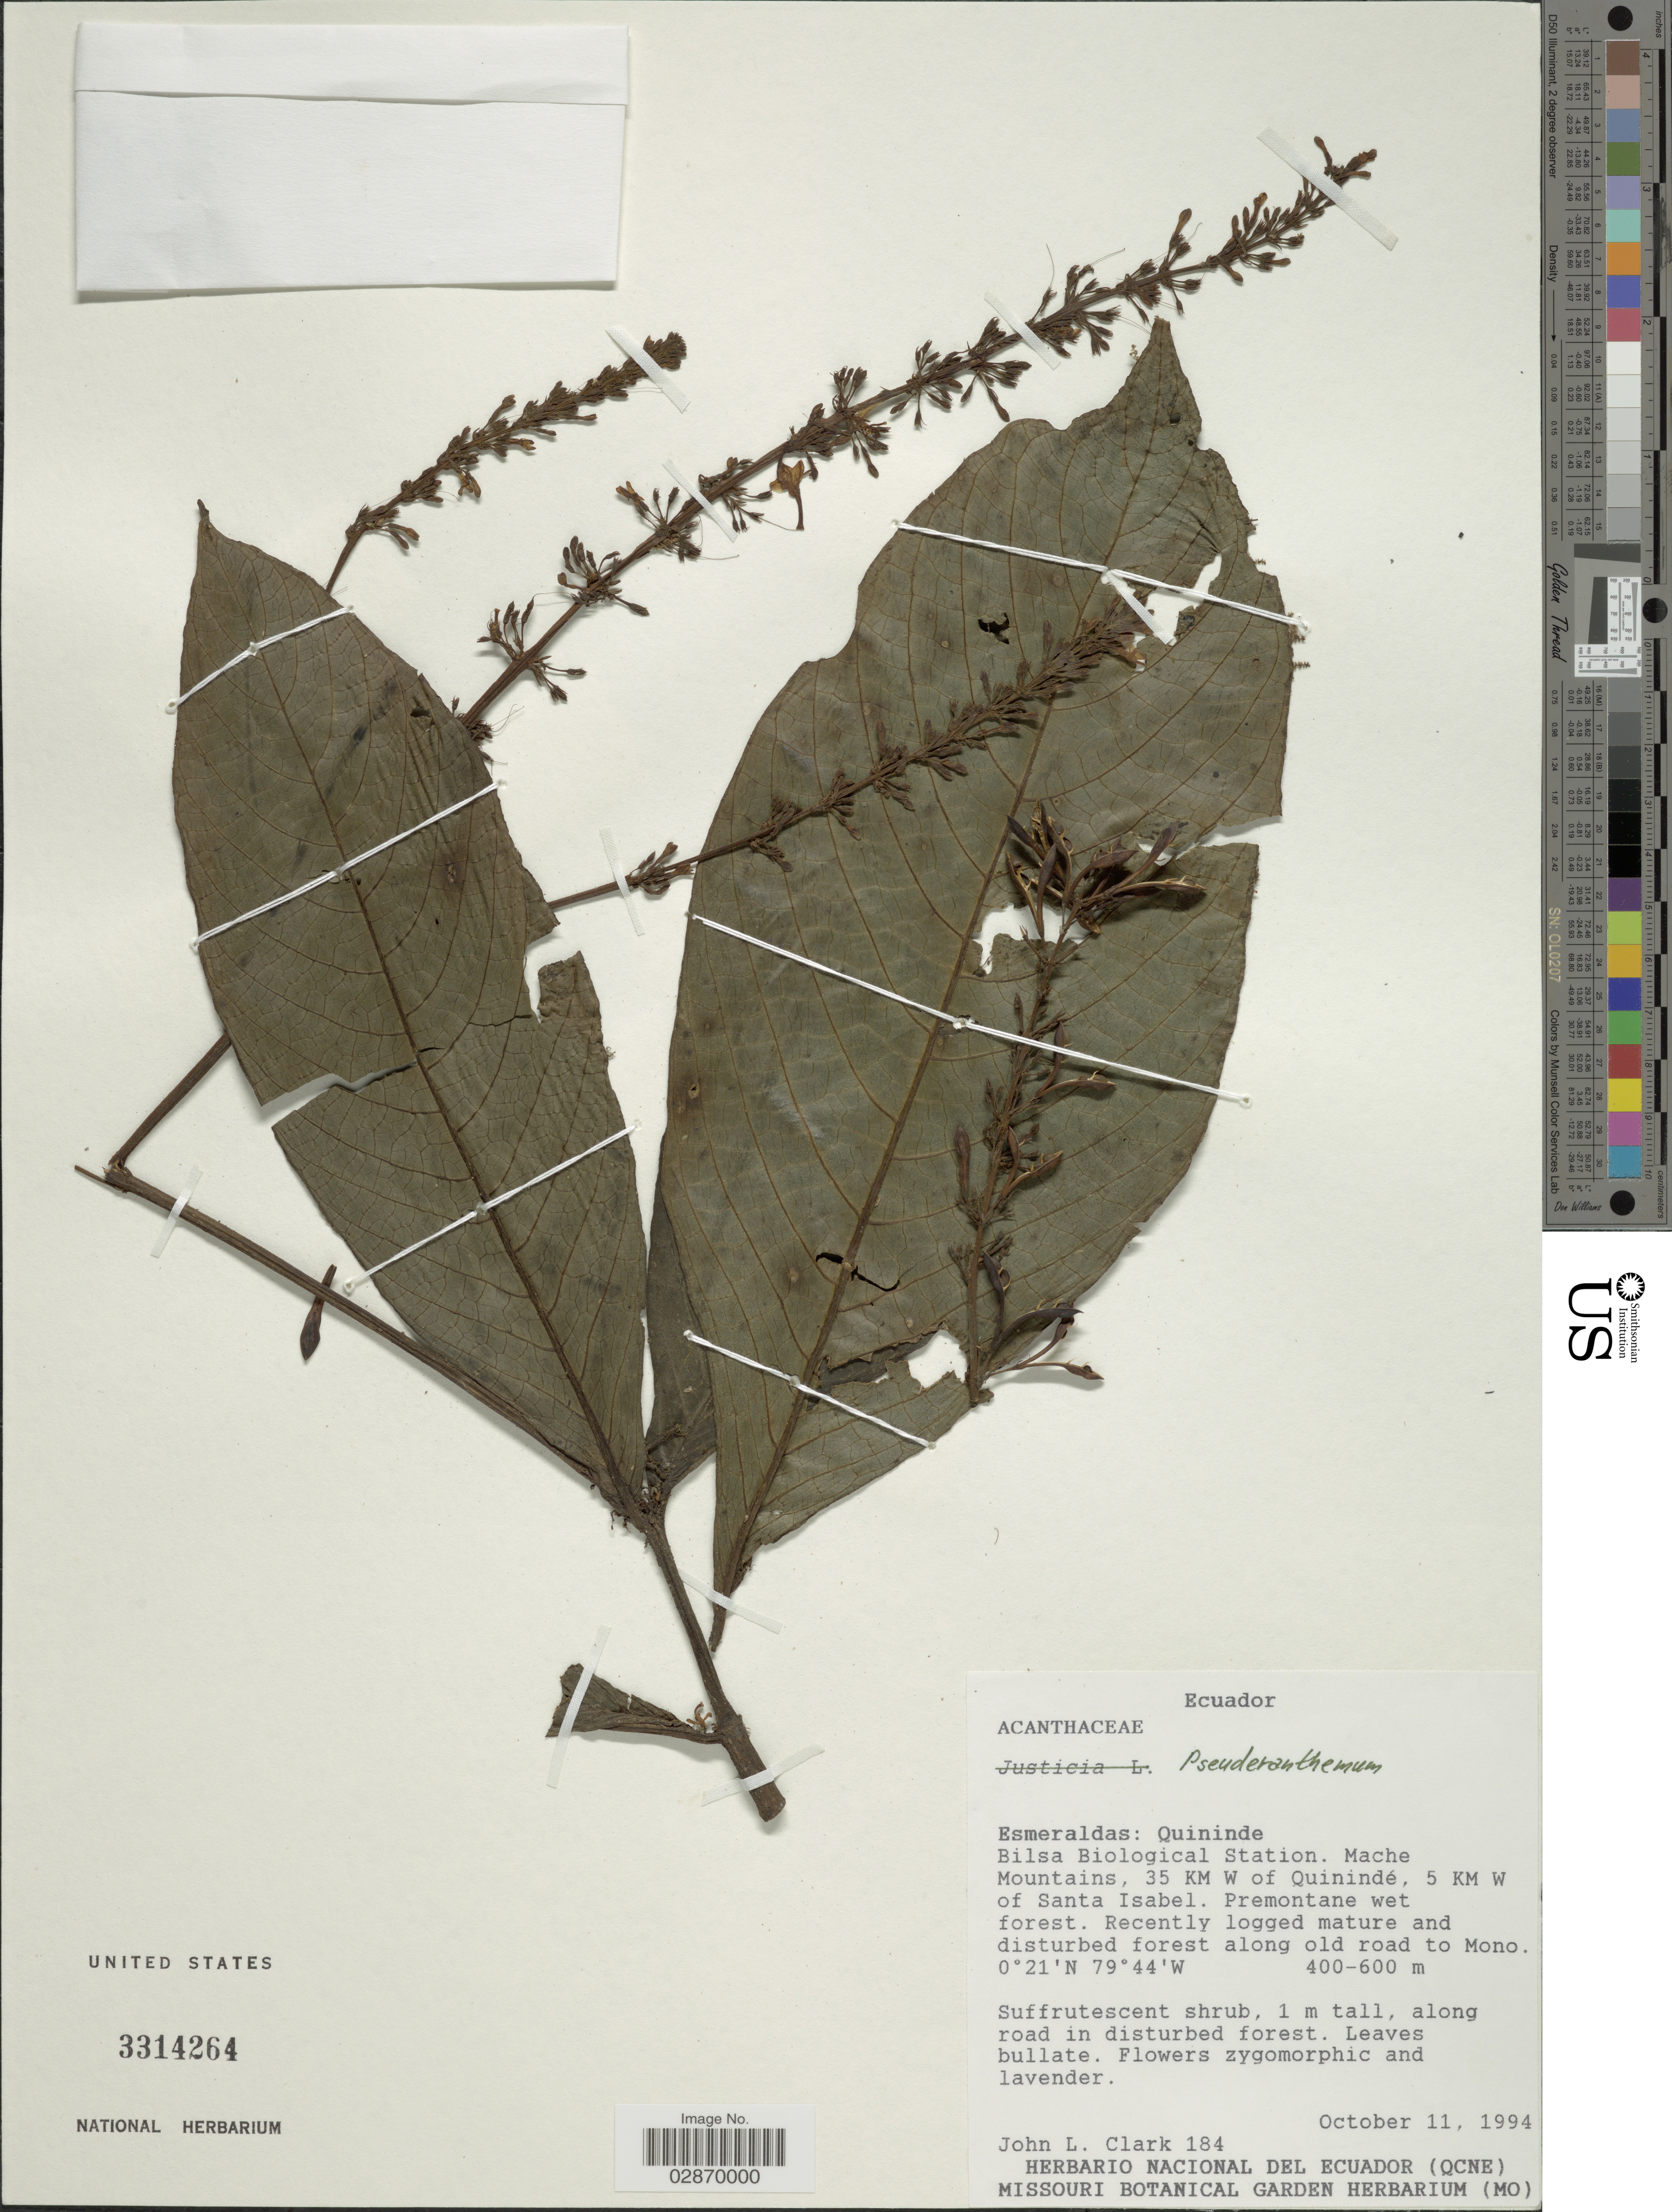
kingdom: Plantae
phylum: Tracheophyta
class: Magnoliopsida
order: Lamiales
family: Acanthaceae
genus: Pseuderanthemum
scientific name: Pseuderanthemum hookerianum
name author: (Nees) V.M. Baum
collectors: J. L. Clark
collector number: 184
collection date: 1994-10-11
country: Ecuador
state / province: Esmeraldas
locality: Quininde, Bilsa Biological Station, Mache Mountains, 35 Km W of Quinindé, 5 KM W of Santa Isabel, Recently logged mature and disturbed forest along old road to Mono.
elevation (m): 400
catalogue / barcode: US 3314264